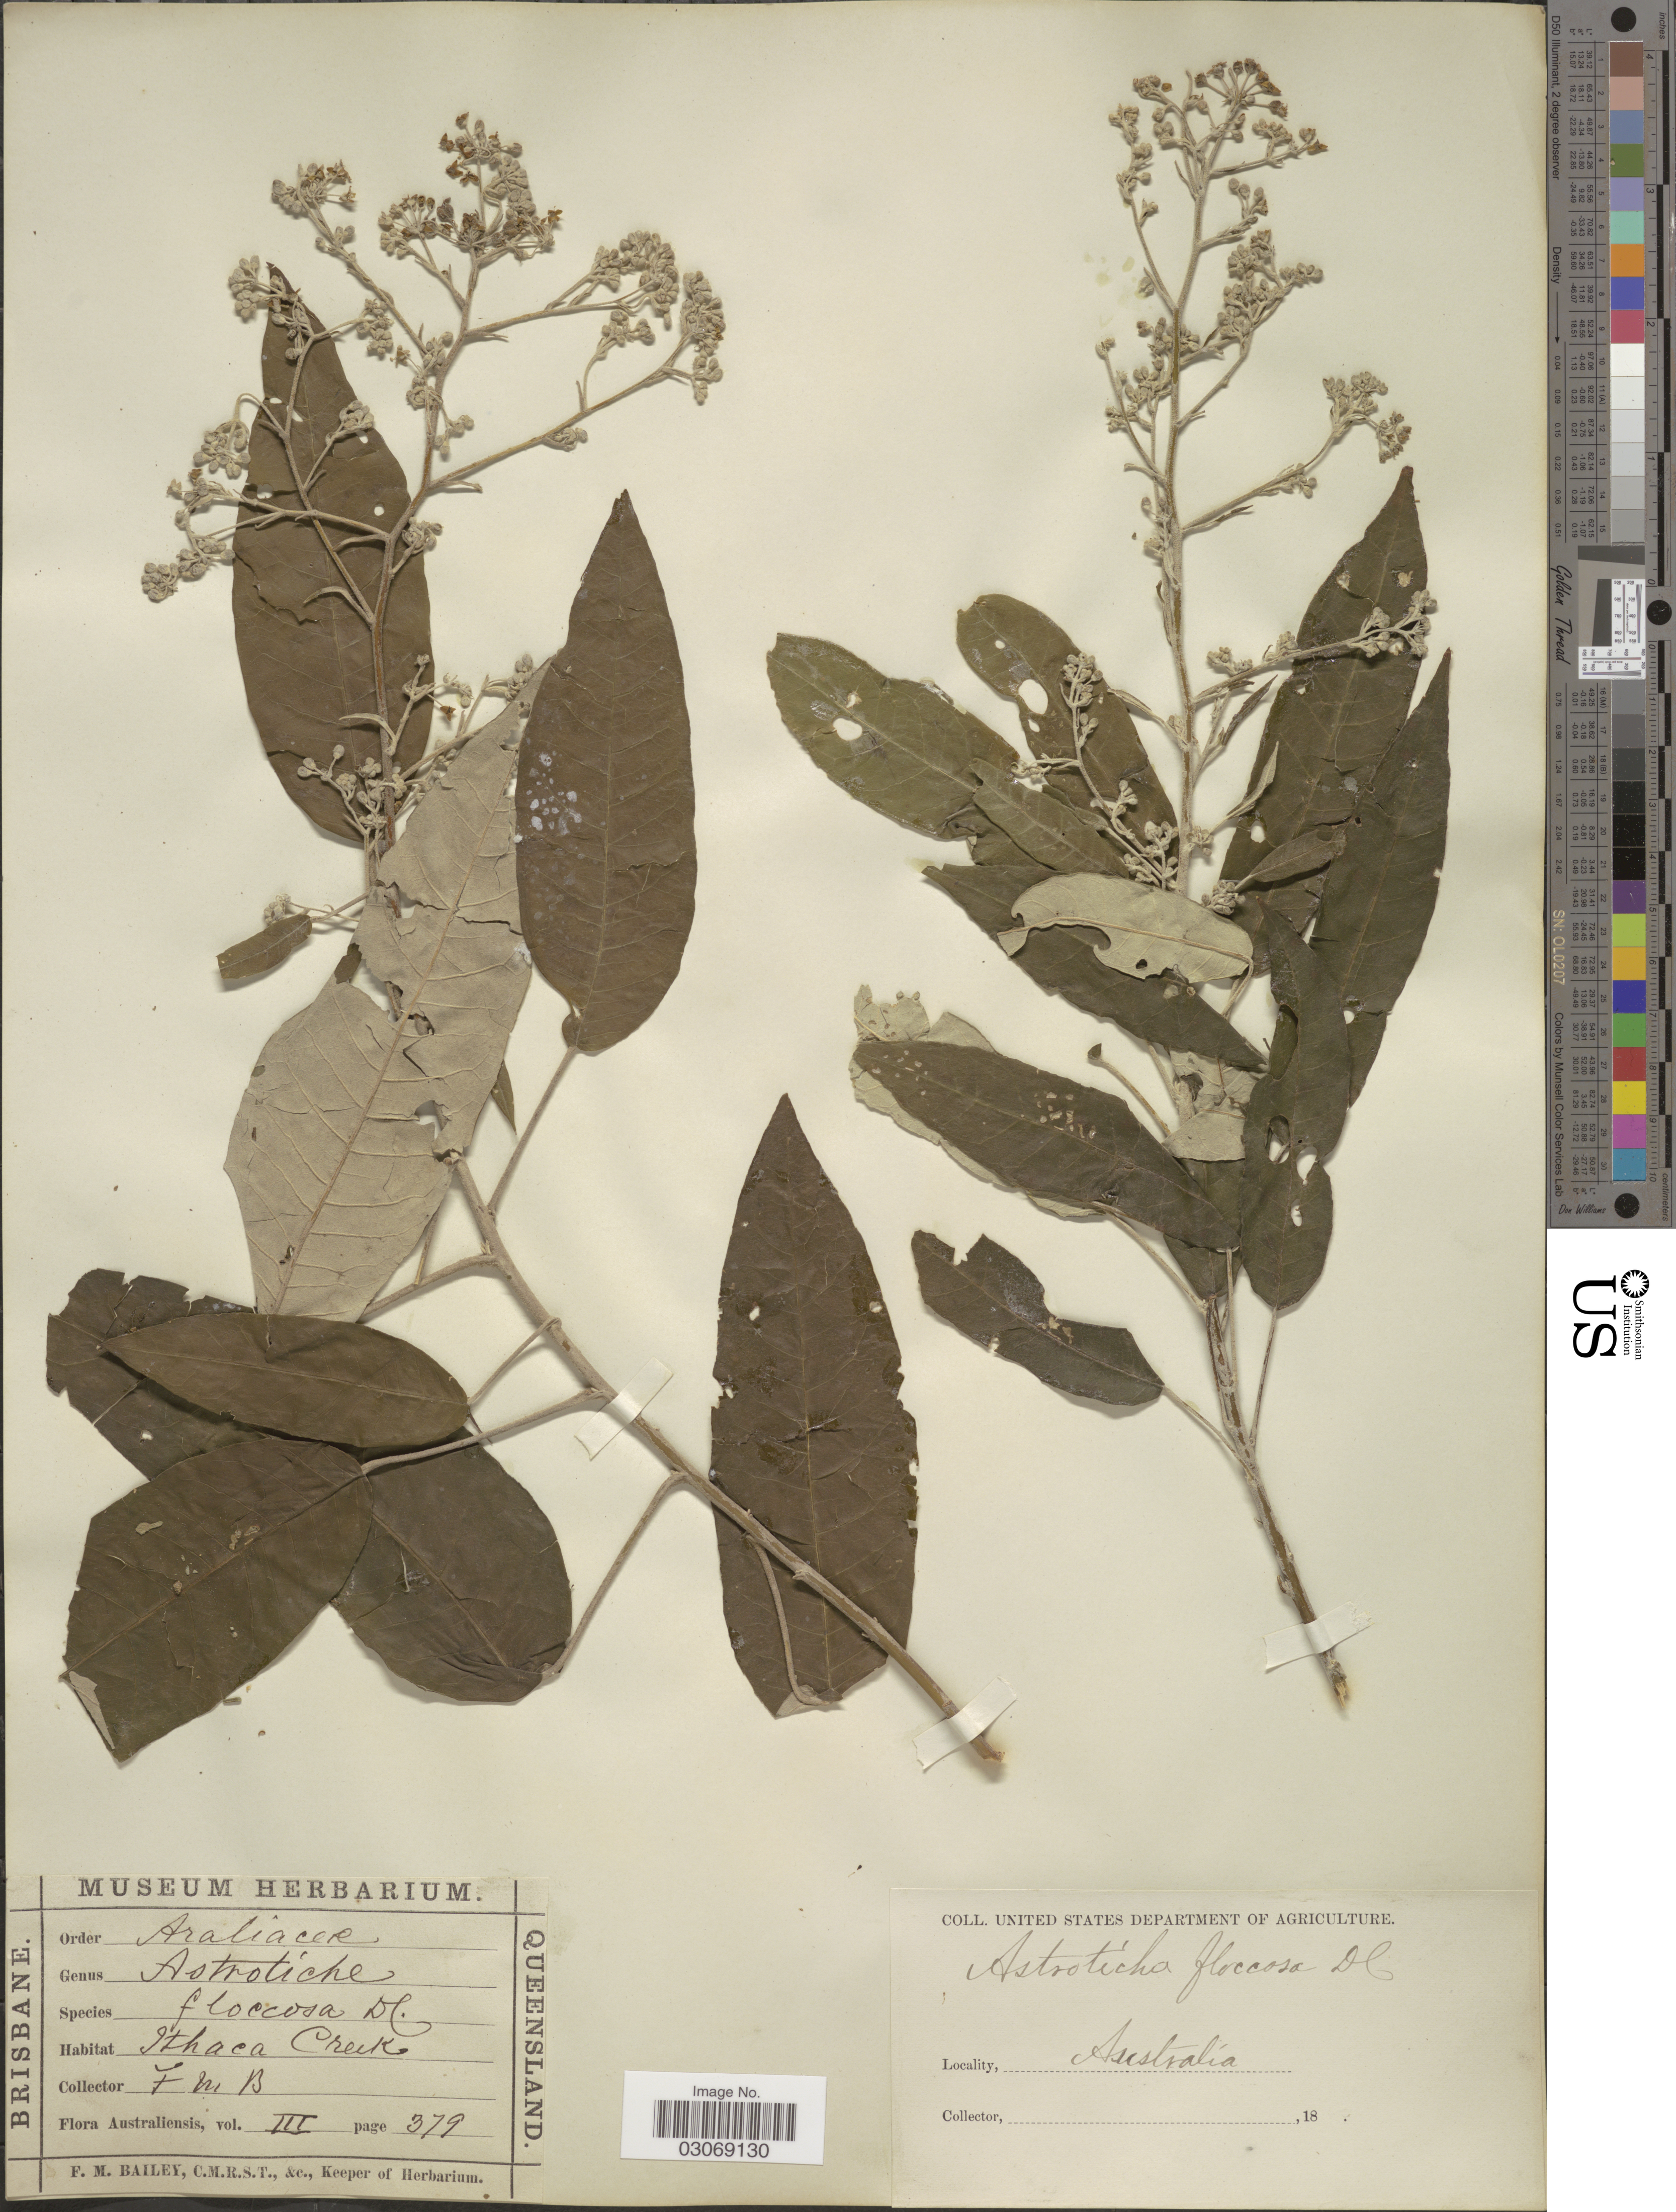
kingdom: Plantae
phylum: Tracheophyta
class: Magnoliopsida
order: Apiales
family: Araliaceae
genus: Astrotricha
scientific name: Astrotricha floccosa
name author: DC.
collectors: F. M. Bailey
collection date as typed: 18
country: Australia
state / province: Queensland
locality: Ithaca Creek.